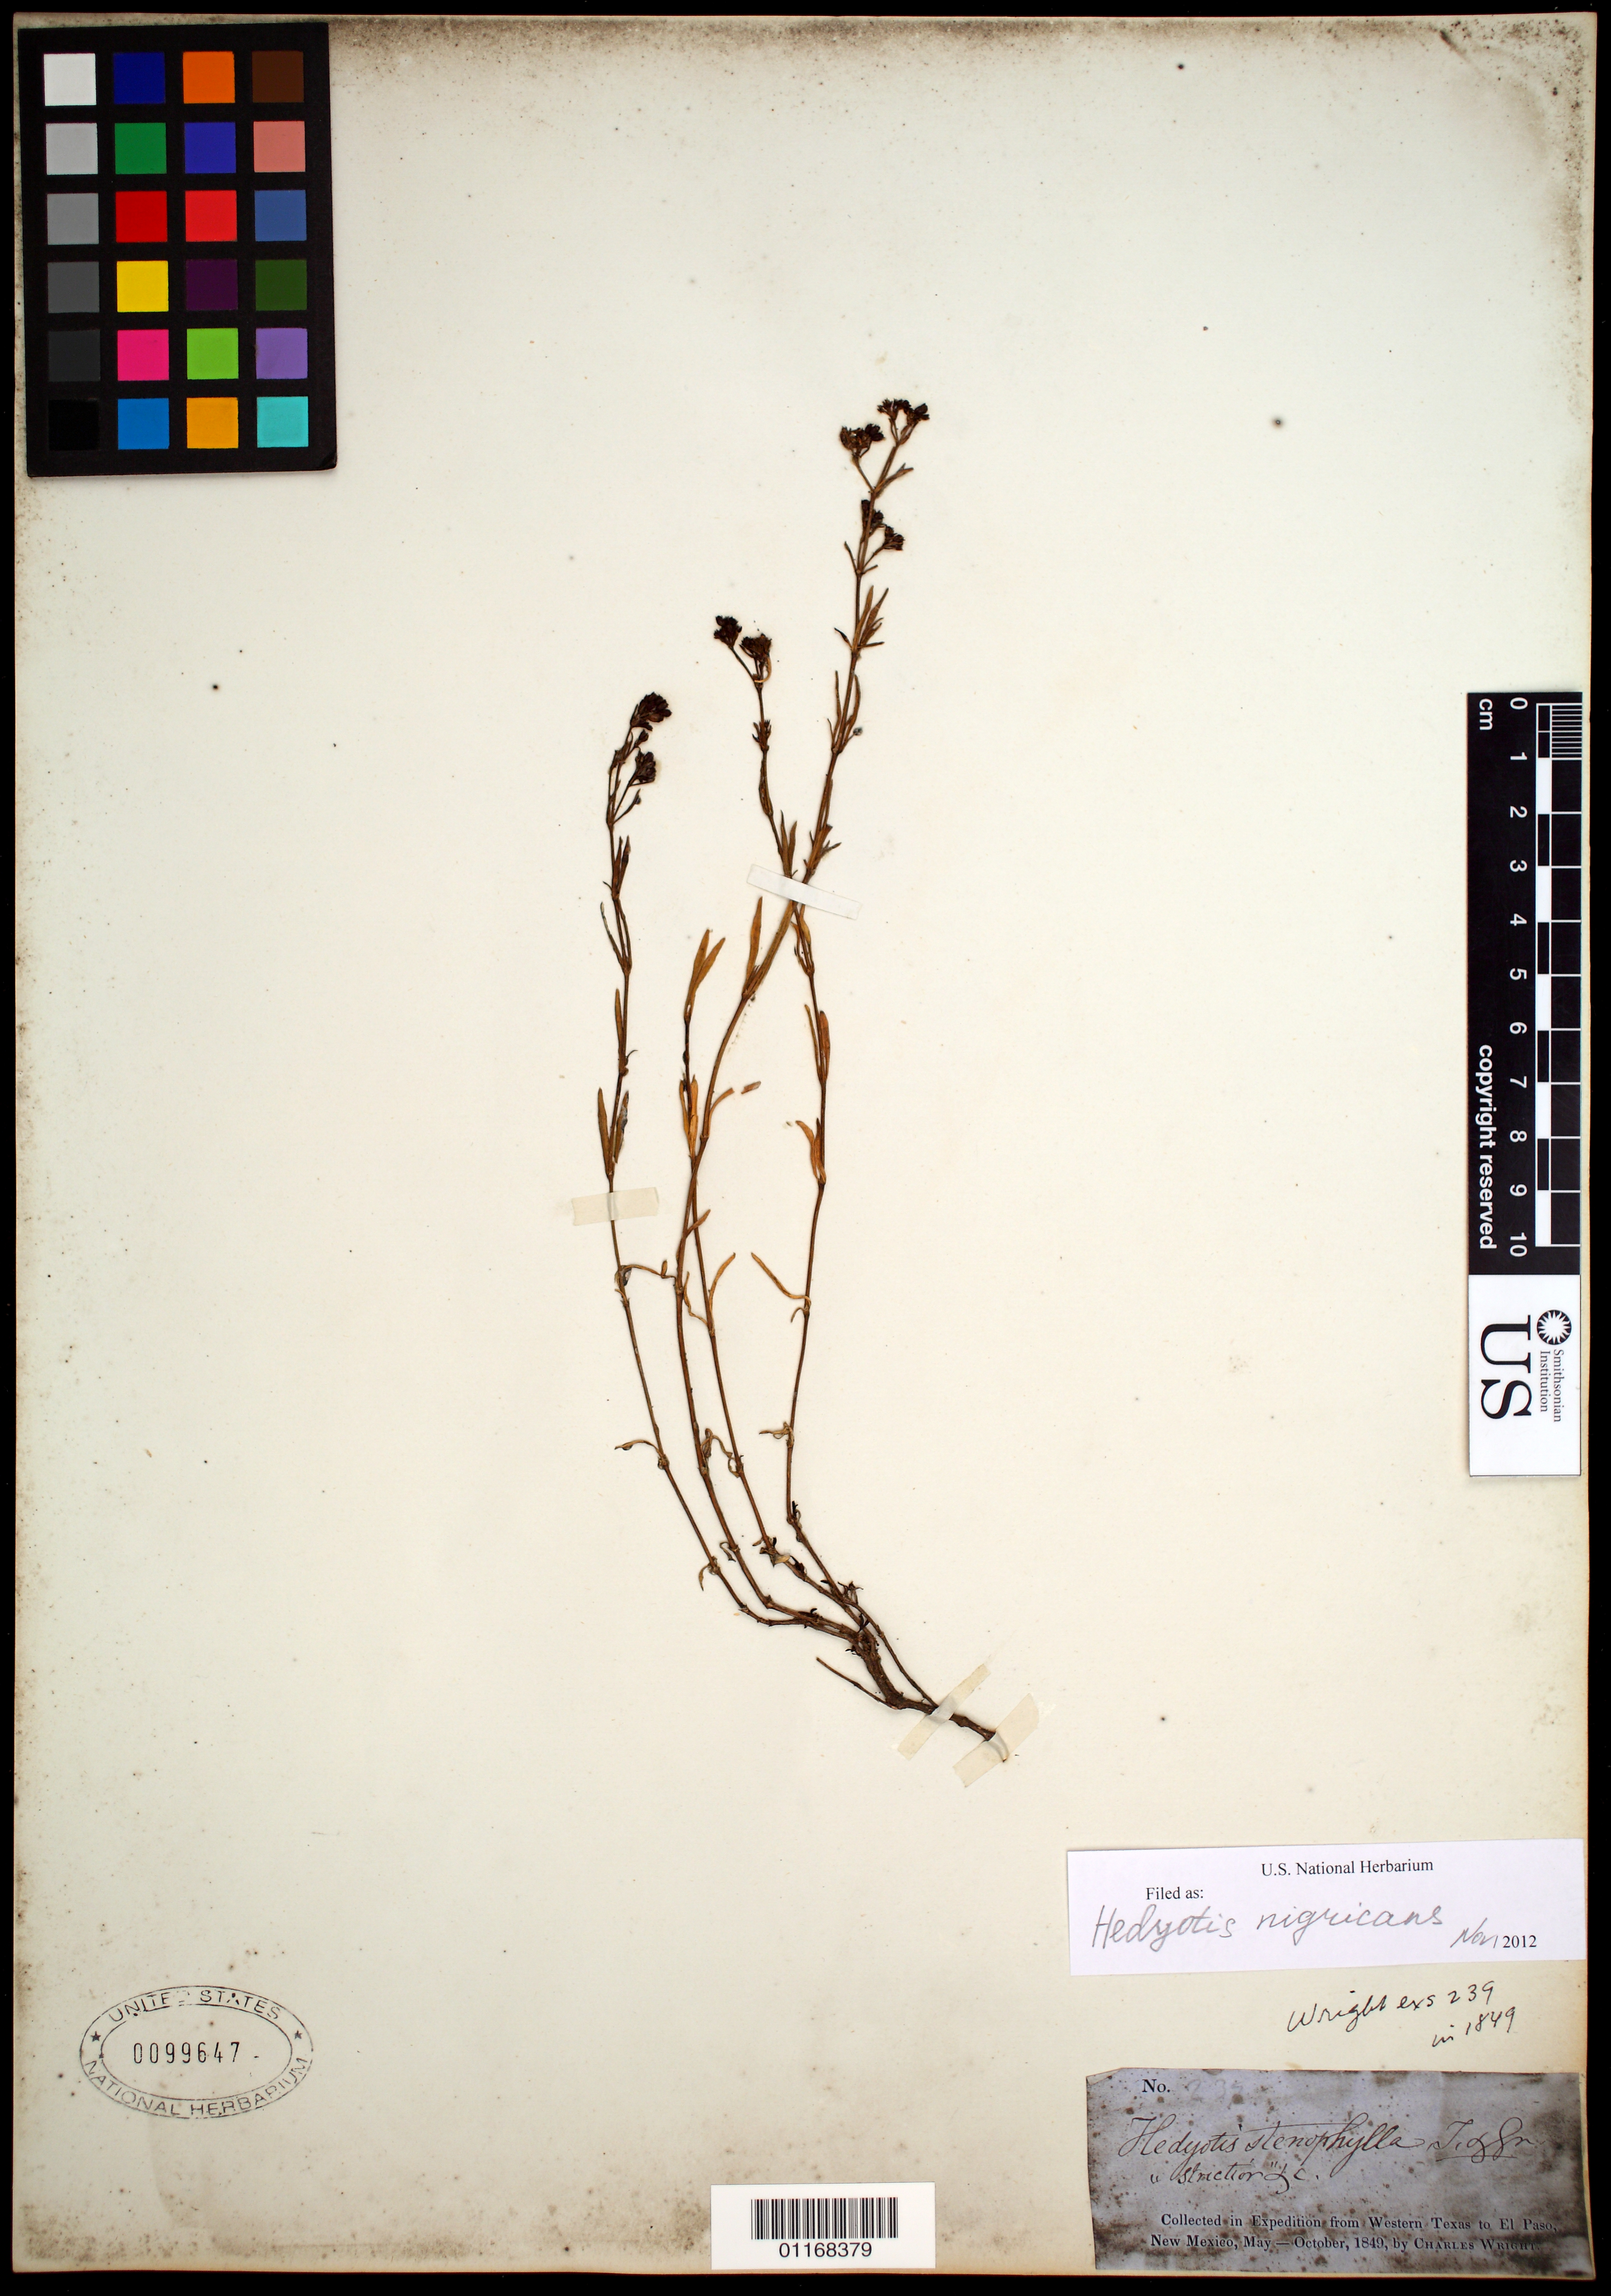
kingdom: Plantae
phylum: Tracheophyta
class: Magnoliopsida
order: Gentianales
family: Rubiaceae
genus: Hedyotis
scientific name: Hedyotis nigricans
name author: (Lam.) Fosberg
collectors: C. Wright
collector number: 239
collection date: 1849-05/1849-10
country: United States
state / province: New Mexico / Texas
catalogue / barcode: US 99647